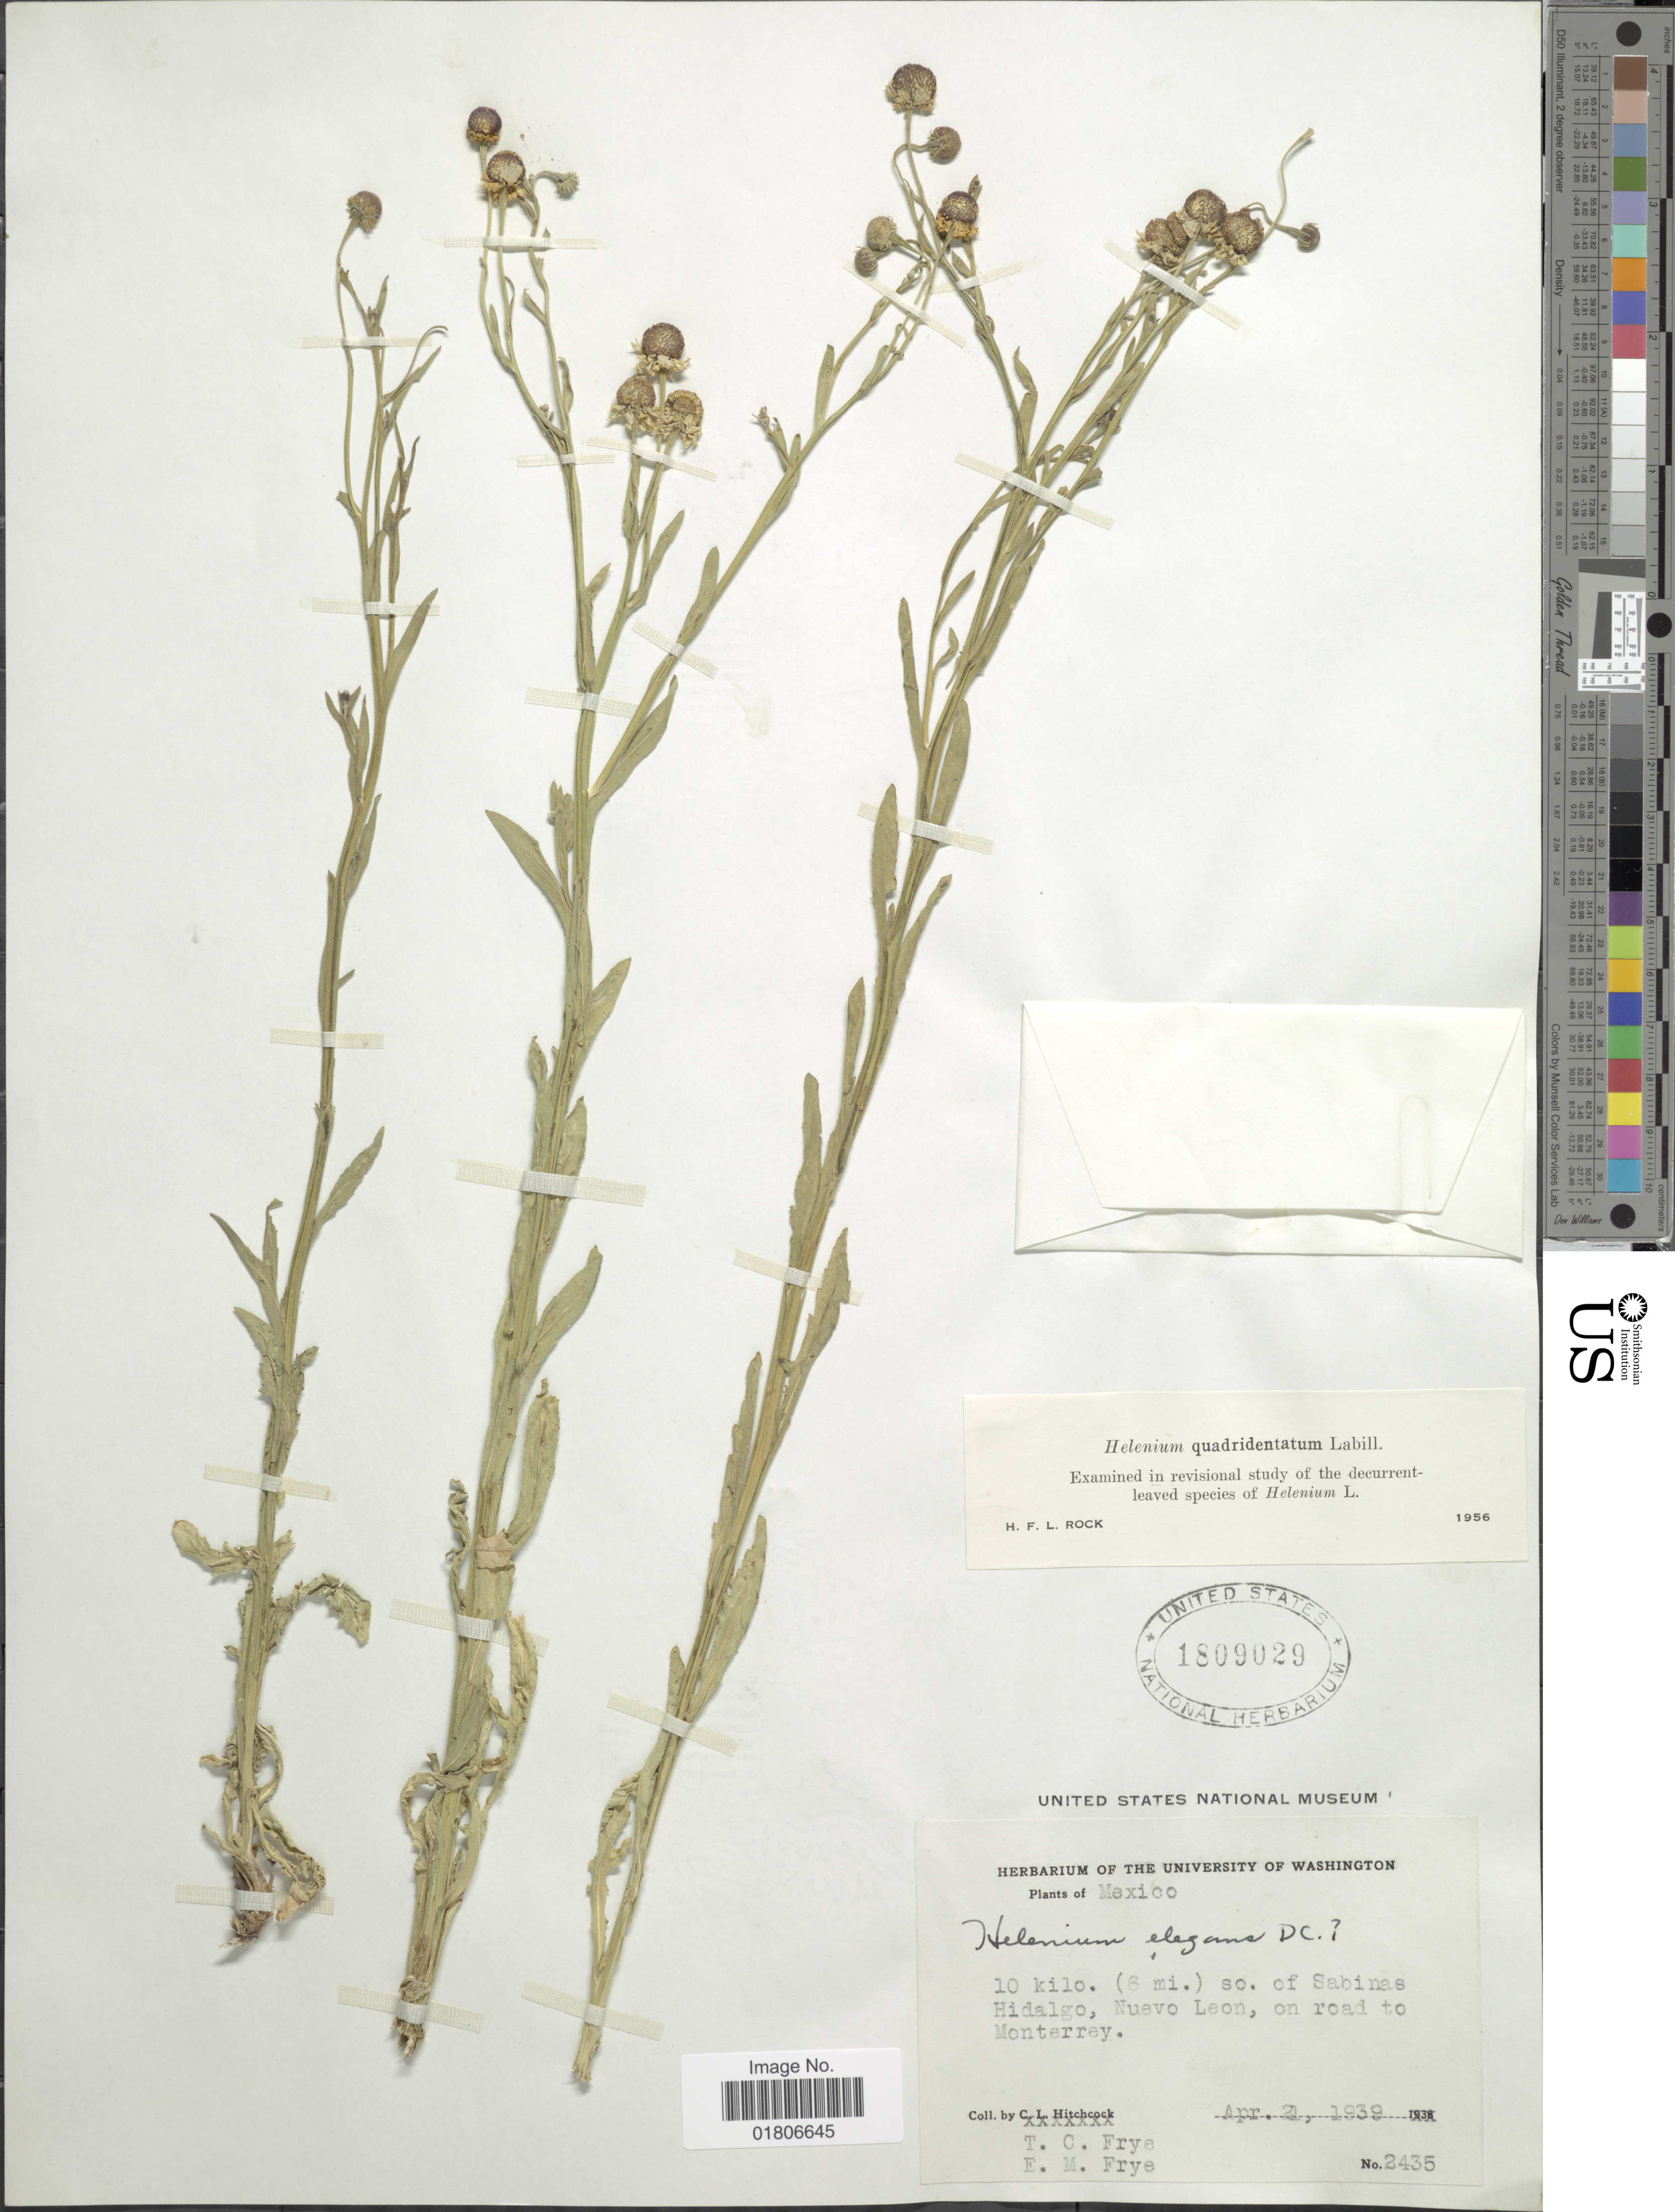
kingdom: Plantae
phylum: Tracheophyta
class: Magnoliopsida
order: Asterales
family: Asteraceae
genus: Helenium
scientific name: Helenium quadridentatum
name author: Labill.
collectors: T. C. Frye & E. Frye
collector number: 2435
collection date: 1939-04-21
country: Mexico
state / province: Nuevo León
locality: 10 kilo. (6 mi.) so. of Sabinas Hidalgo, Nuevo Leon, on road to Monterrey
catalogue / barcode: US 1809029